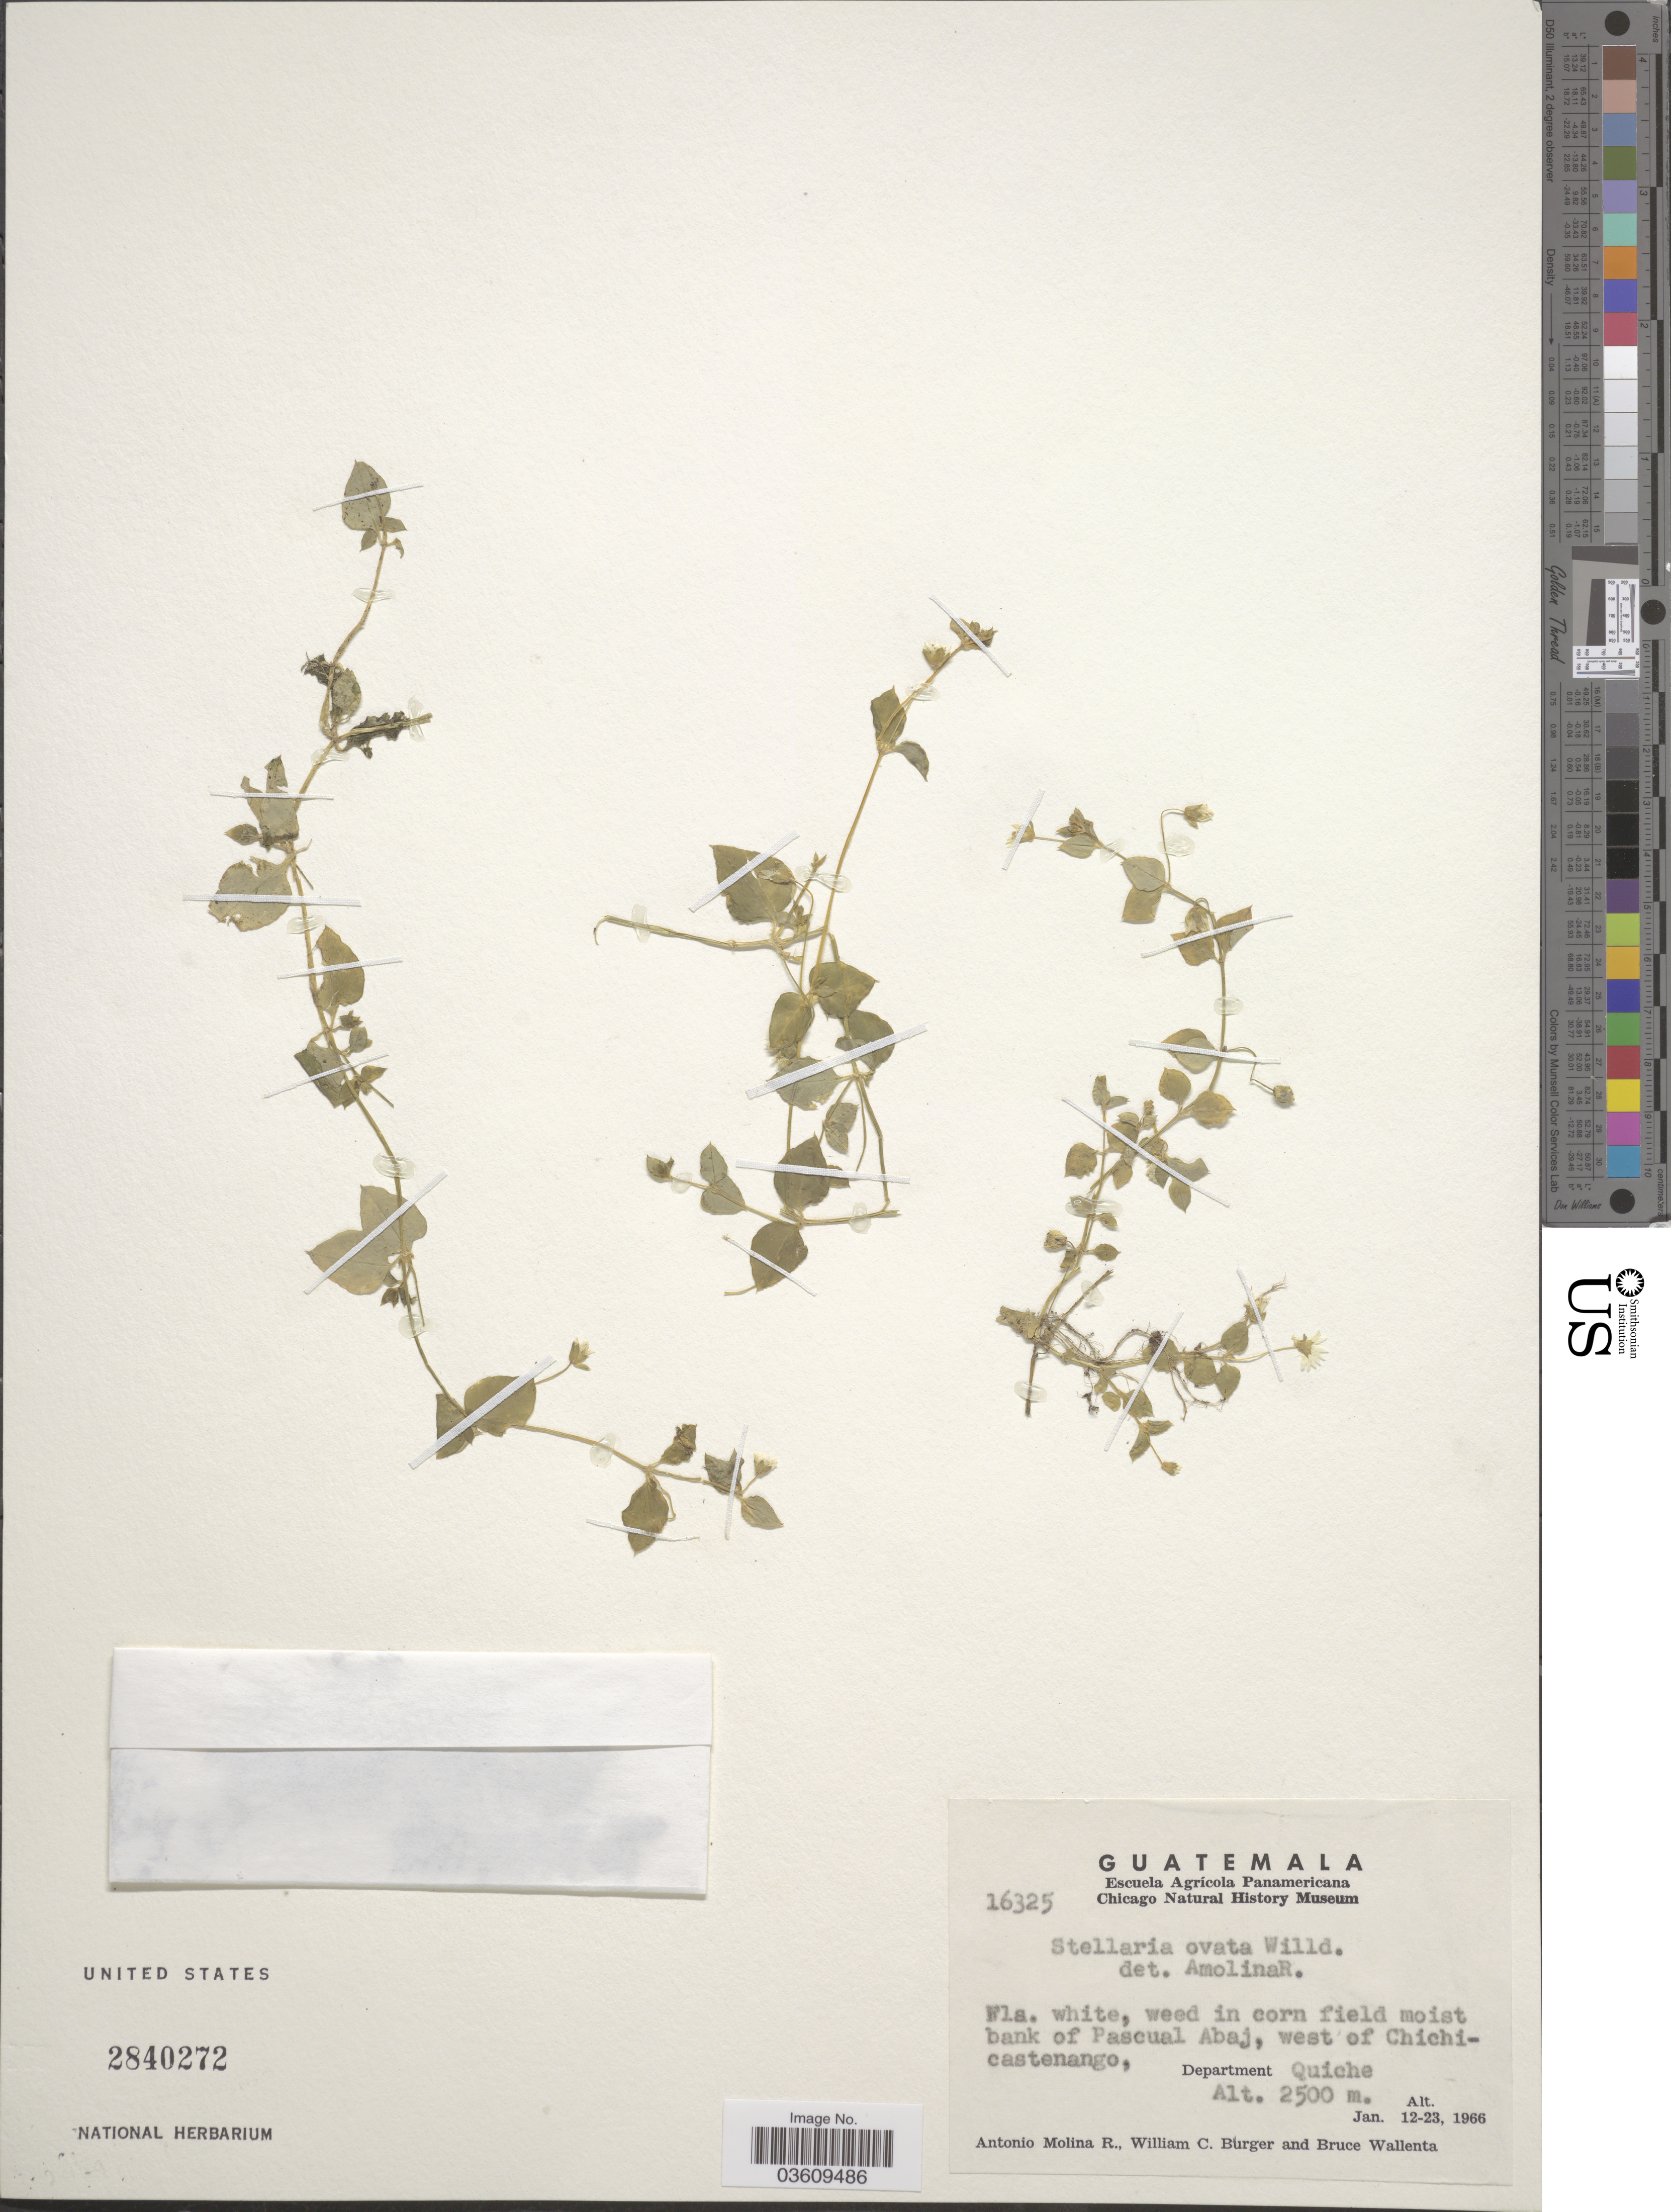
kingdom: Plantae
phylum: Tracheophyta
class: Magnoliopsida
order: Caryophyllales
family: Caryophyllaceae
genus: Stellaria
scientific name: Stellaria ovata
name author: Willd.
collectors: A. Molina R., W. Burger & B. Wallenta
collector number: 16325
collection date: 1966-01-12/1966-01-23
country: Guatemala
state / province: El Quiché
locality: In corn field moist bank of Pascual Abaj, west of Chichicastenango, Department Quiche.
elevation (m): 2500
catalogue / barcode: US 2840272